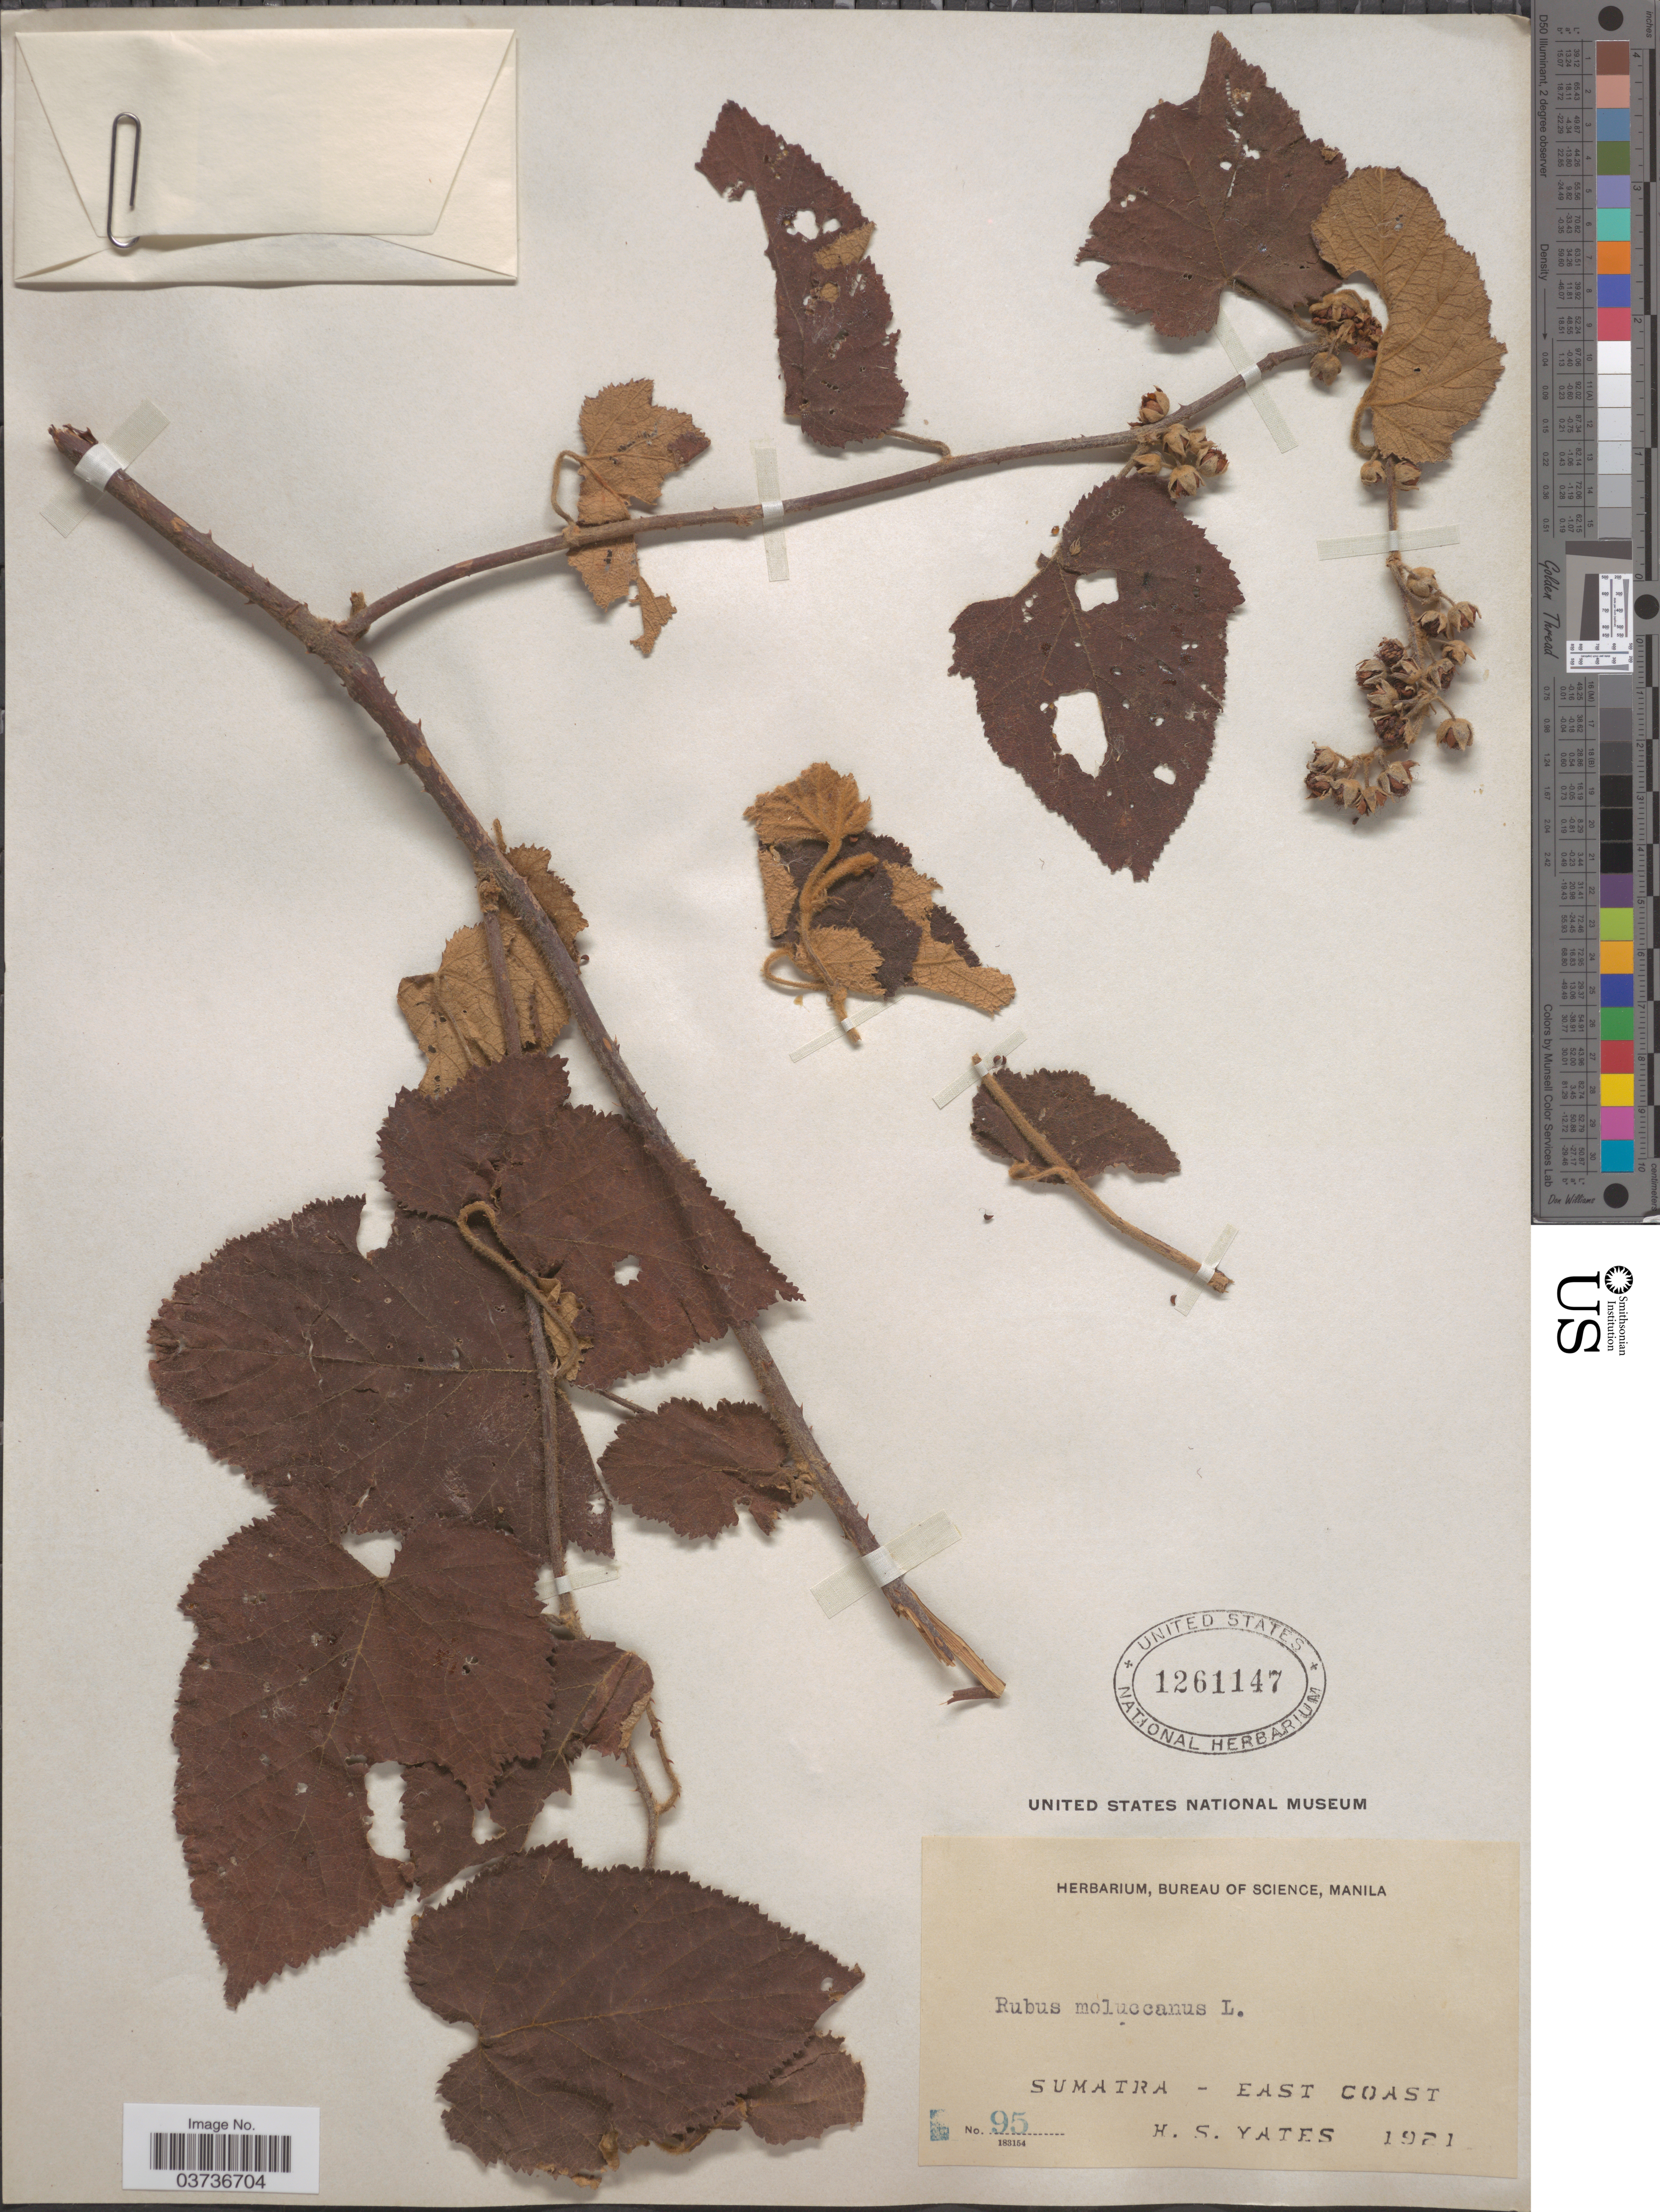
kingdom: Plantae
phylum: Tracheophyta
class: Magnoliopsida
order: Rosales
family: Rosaceae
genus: Rubus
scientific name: Rubus moluccanus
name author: L.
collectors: H. S. Yates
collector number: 95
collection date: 1921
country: Indonesia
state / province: Sumatra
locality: East Coast.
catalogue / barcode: US 1261147